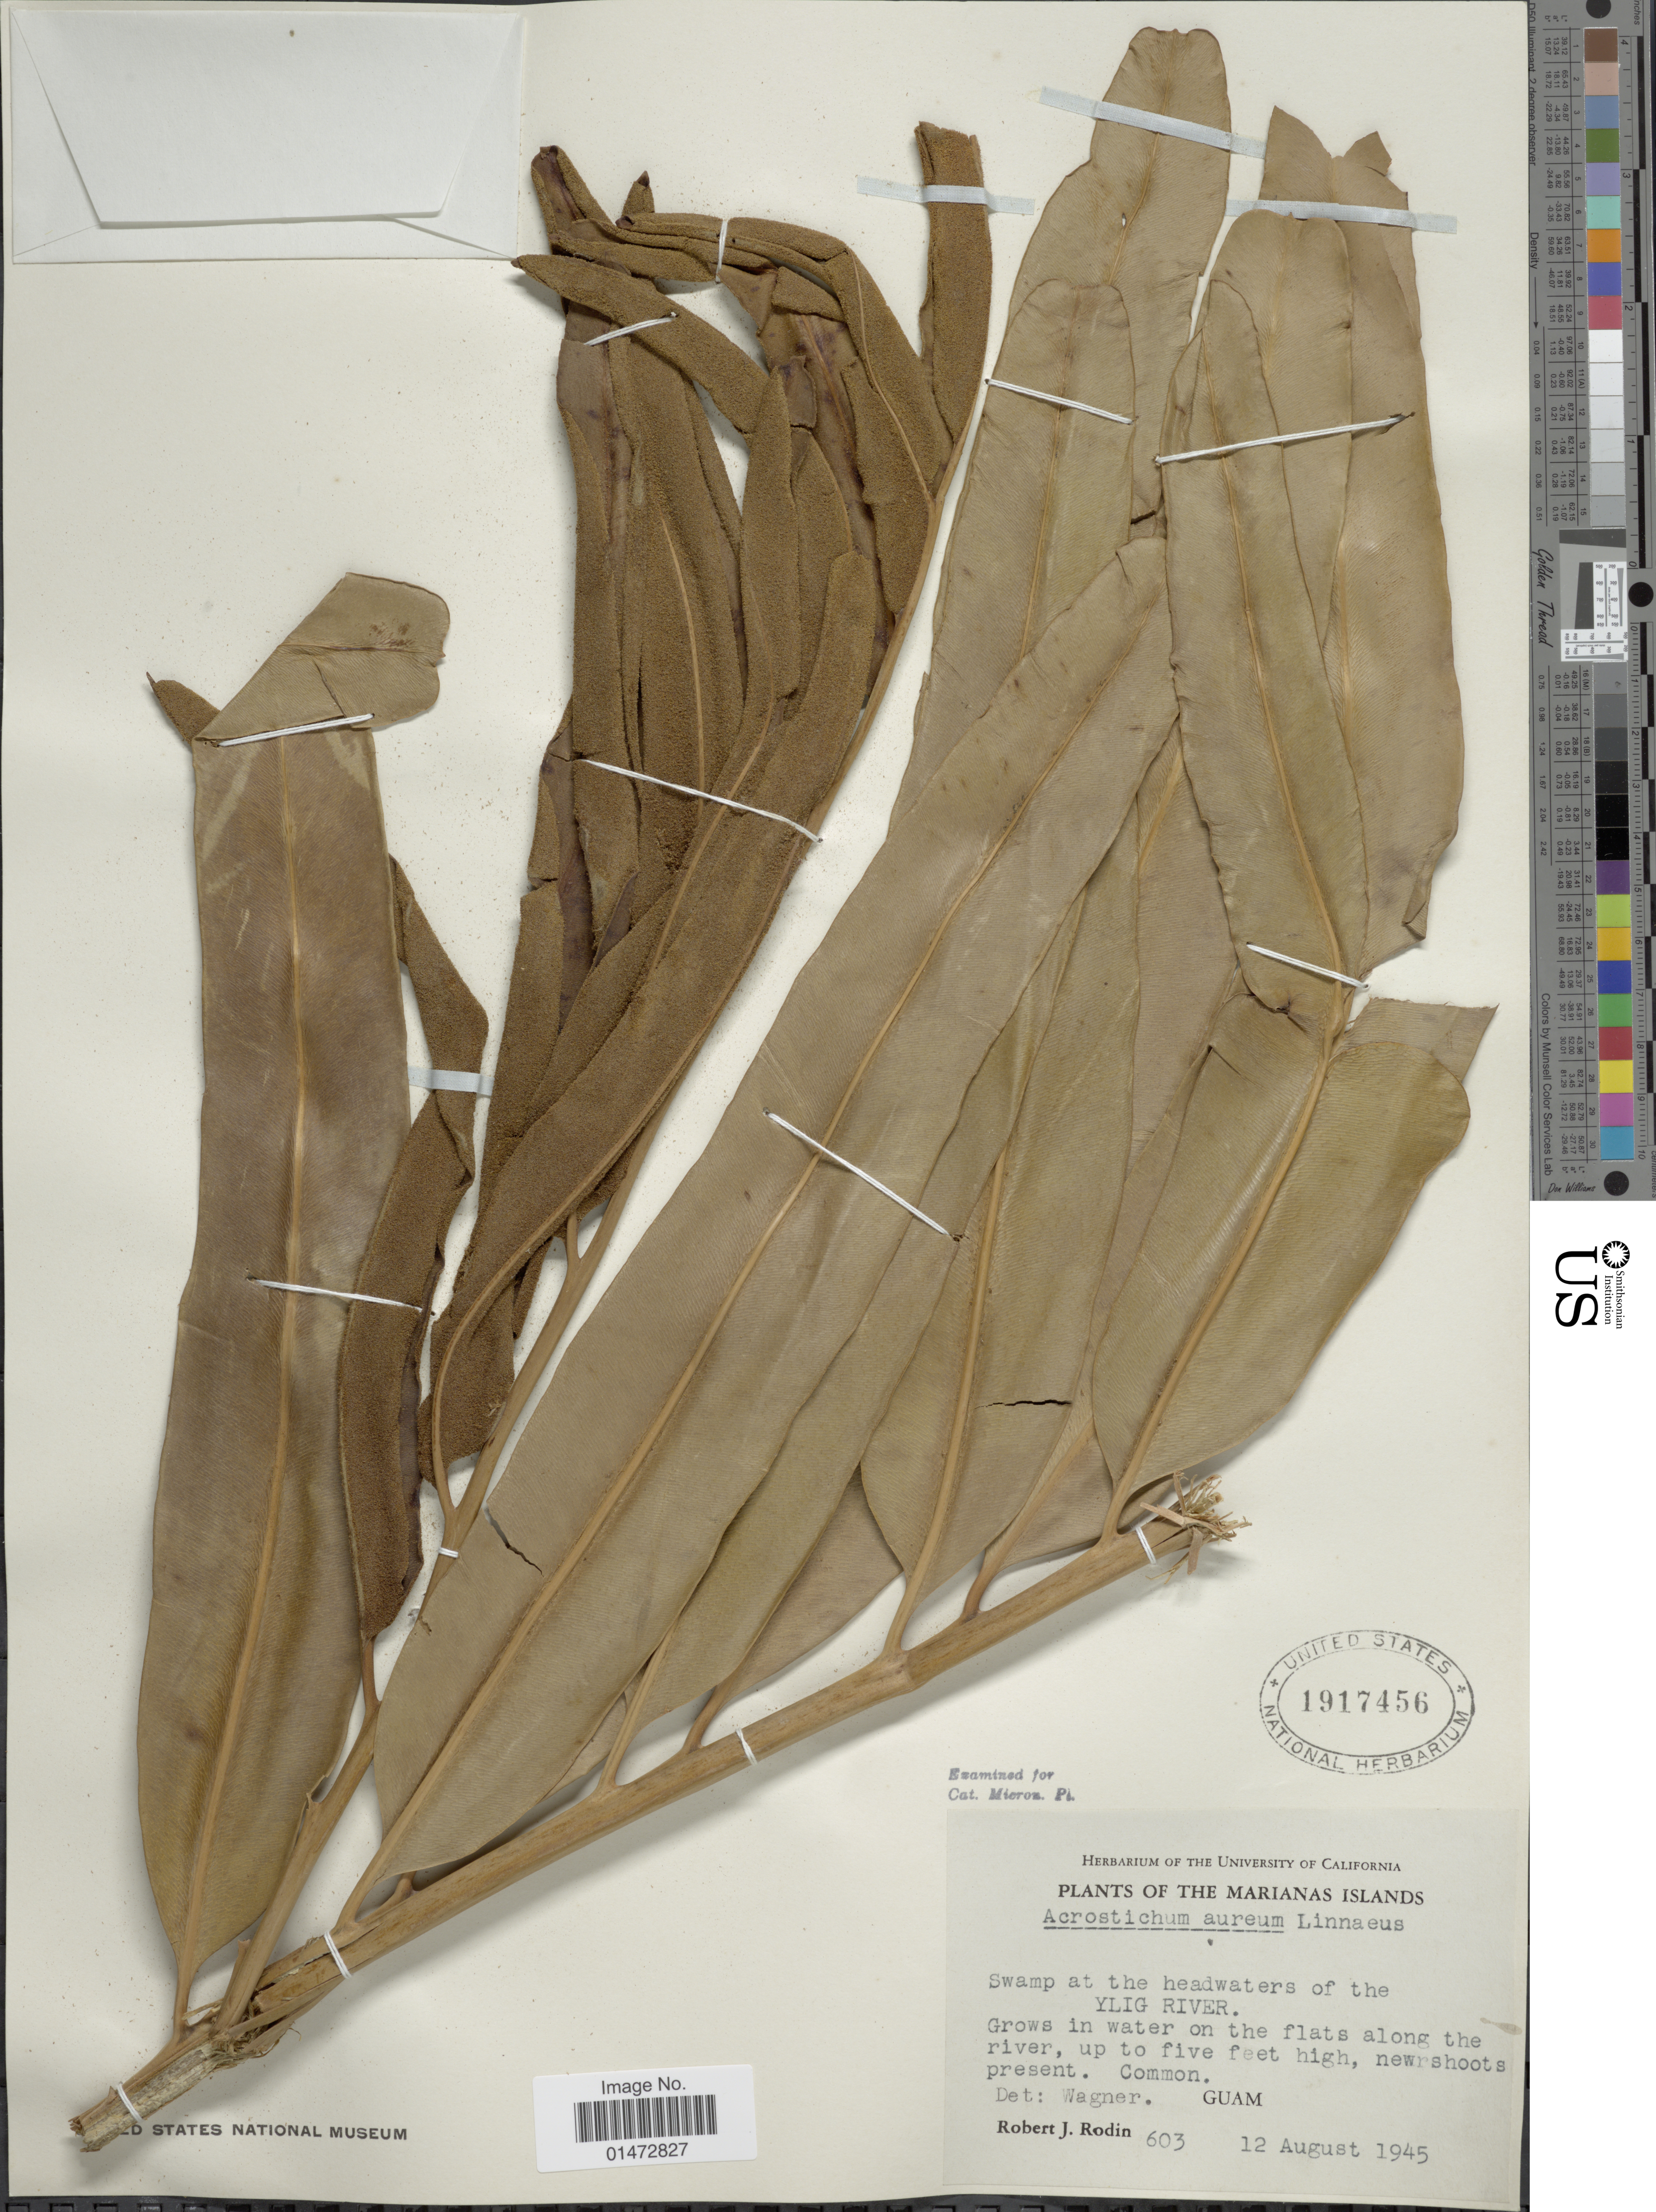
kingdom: Plantae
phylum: Tracheophyta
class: Polypodiopsida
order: Polypodiales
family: Pteridaceae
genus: Acrostichum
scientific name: Acrostichum aureum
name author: L.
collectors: R. J. Rodin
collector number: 603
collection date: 1945-08-12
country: Guam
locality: Plants of the Marianas Islands. Swamp at the headwaters of the Ylig River. Grows in water on the flats along the river, upto five feet high, new shoots present. Common. Guam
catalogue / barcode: US 1917456